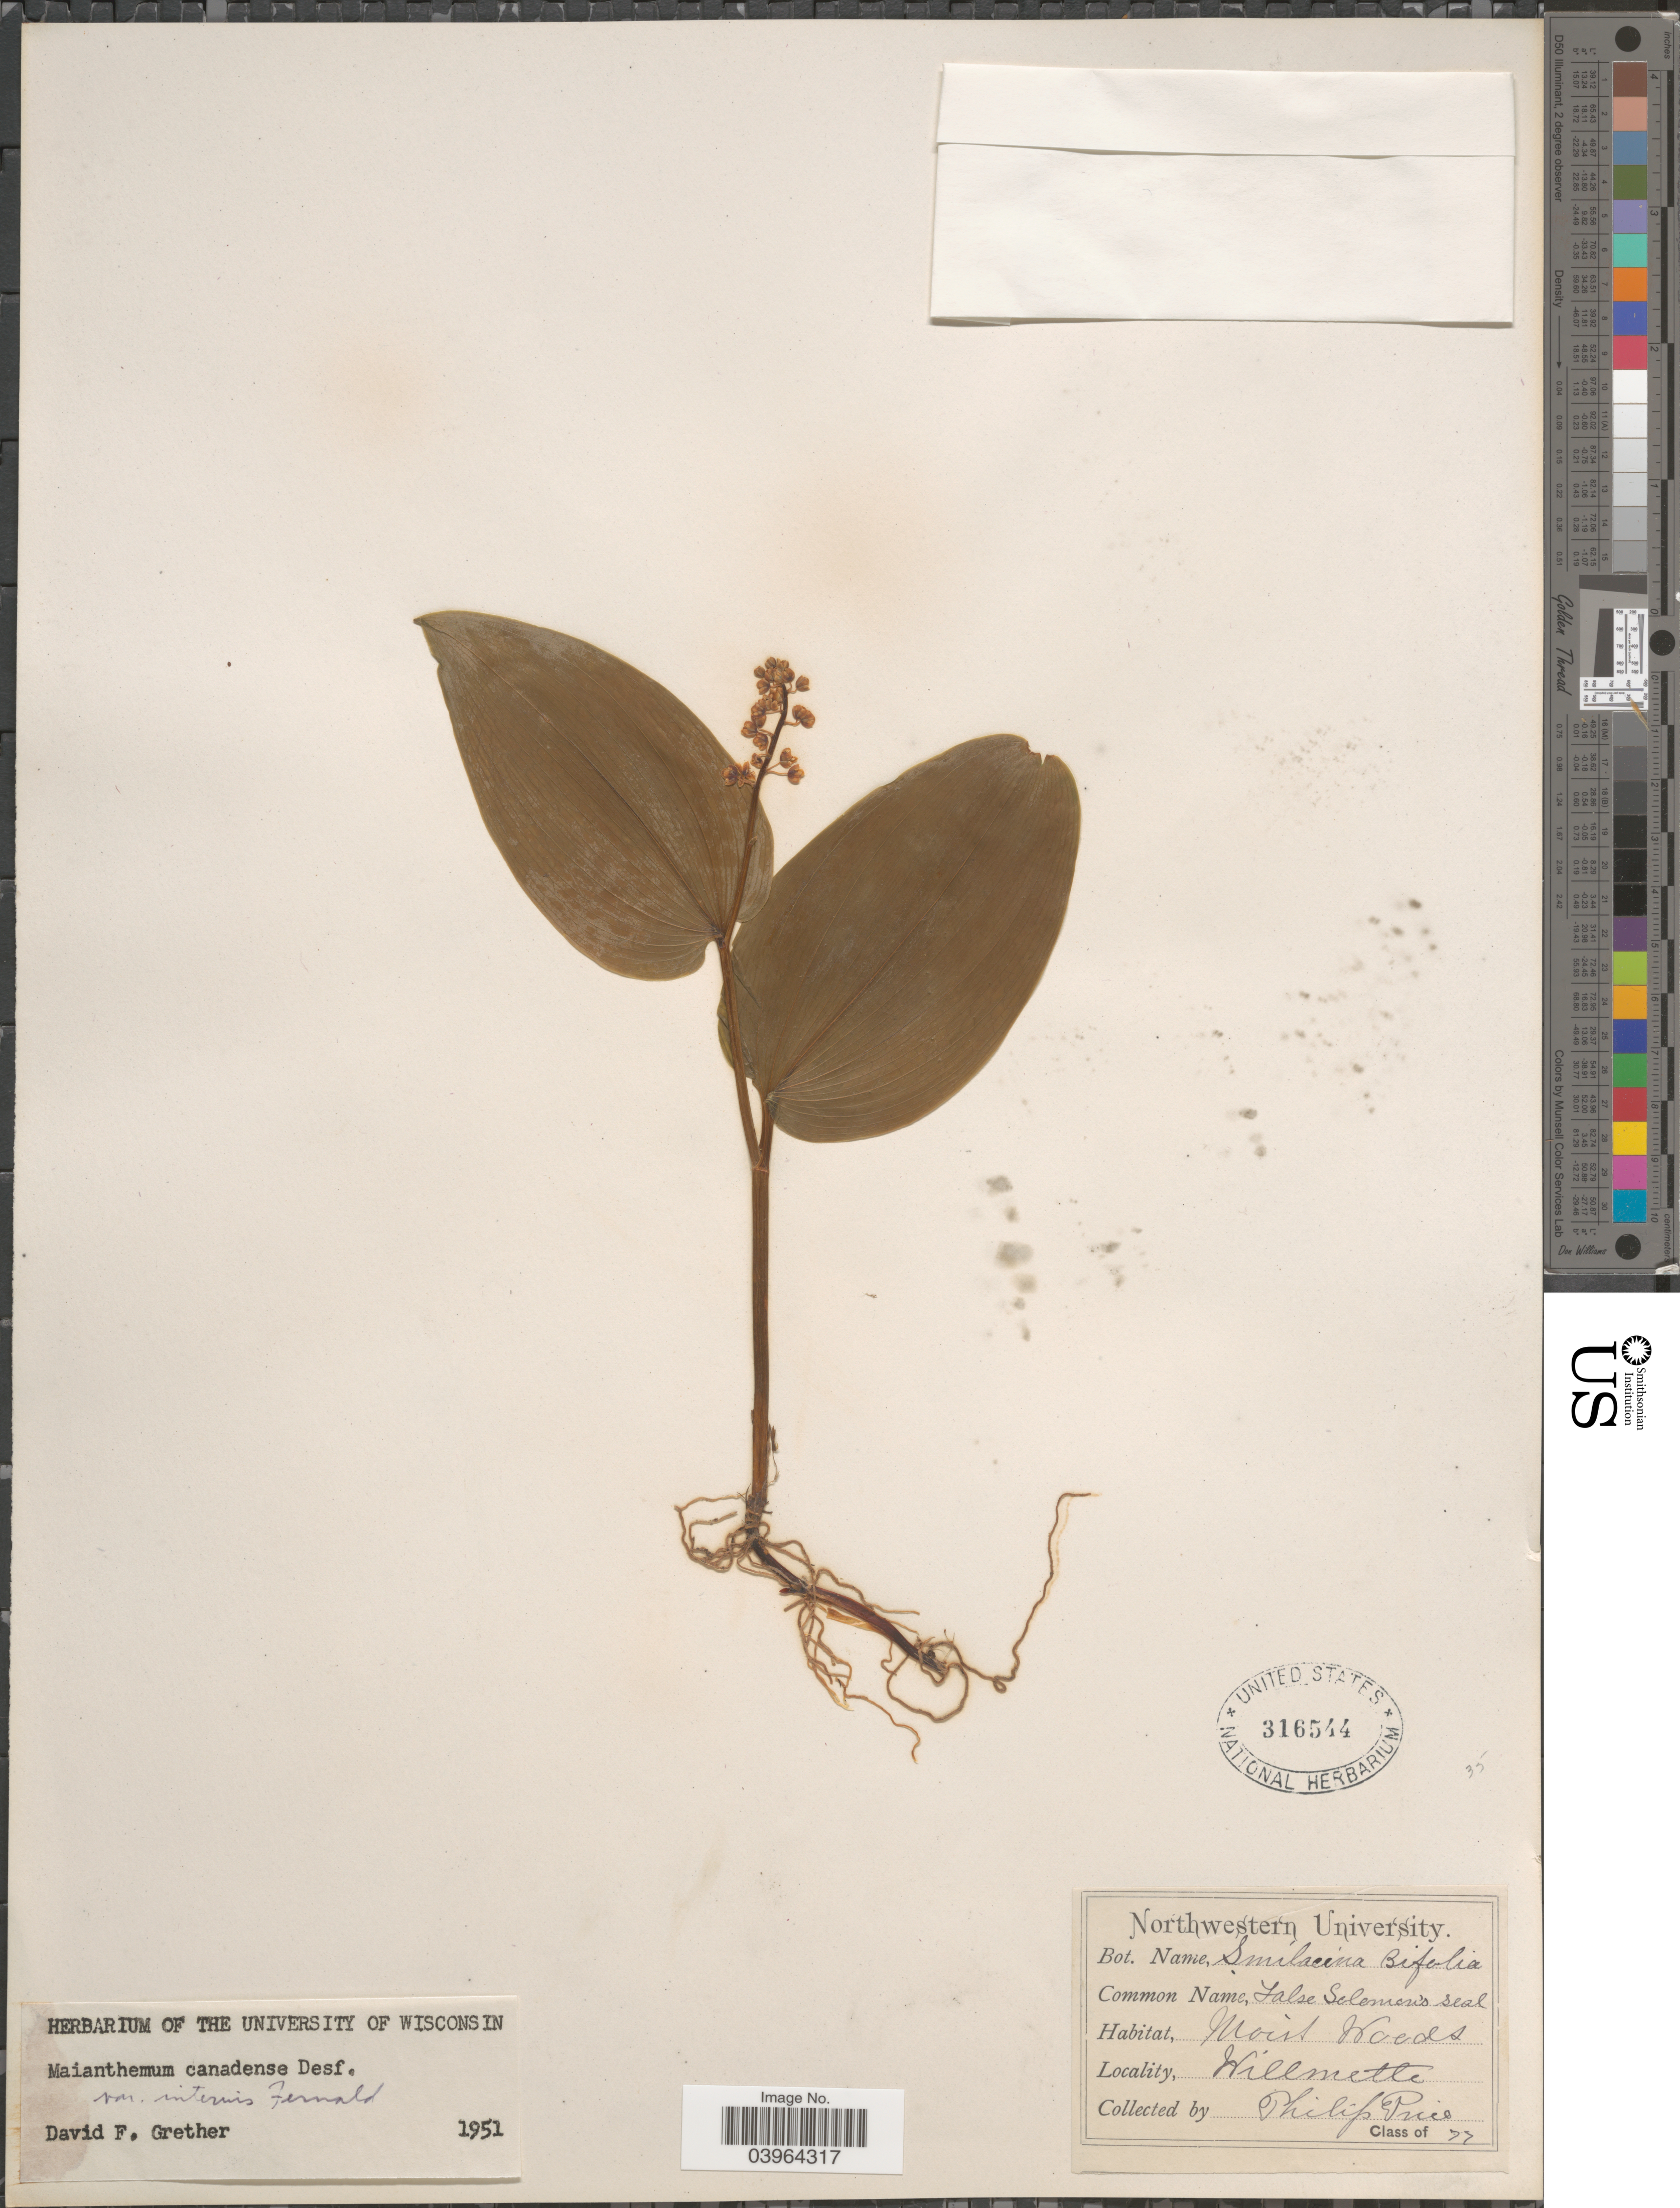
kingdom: Plantae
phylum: Tracheophyta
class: Liliopsida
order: Asparagales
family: Asparagaceae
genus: Maianthemum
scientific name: Maianthemum canadense var. interius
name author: Fernald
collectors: P. Price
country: United States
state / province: Illinois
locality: Willmette.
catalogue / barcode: US 316544